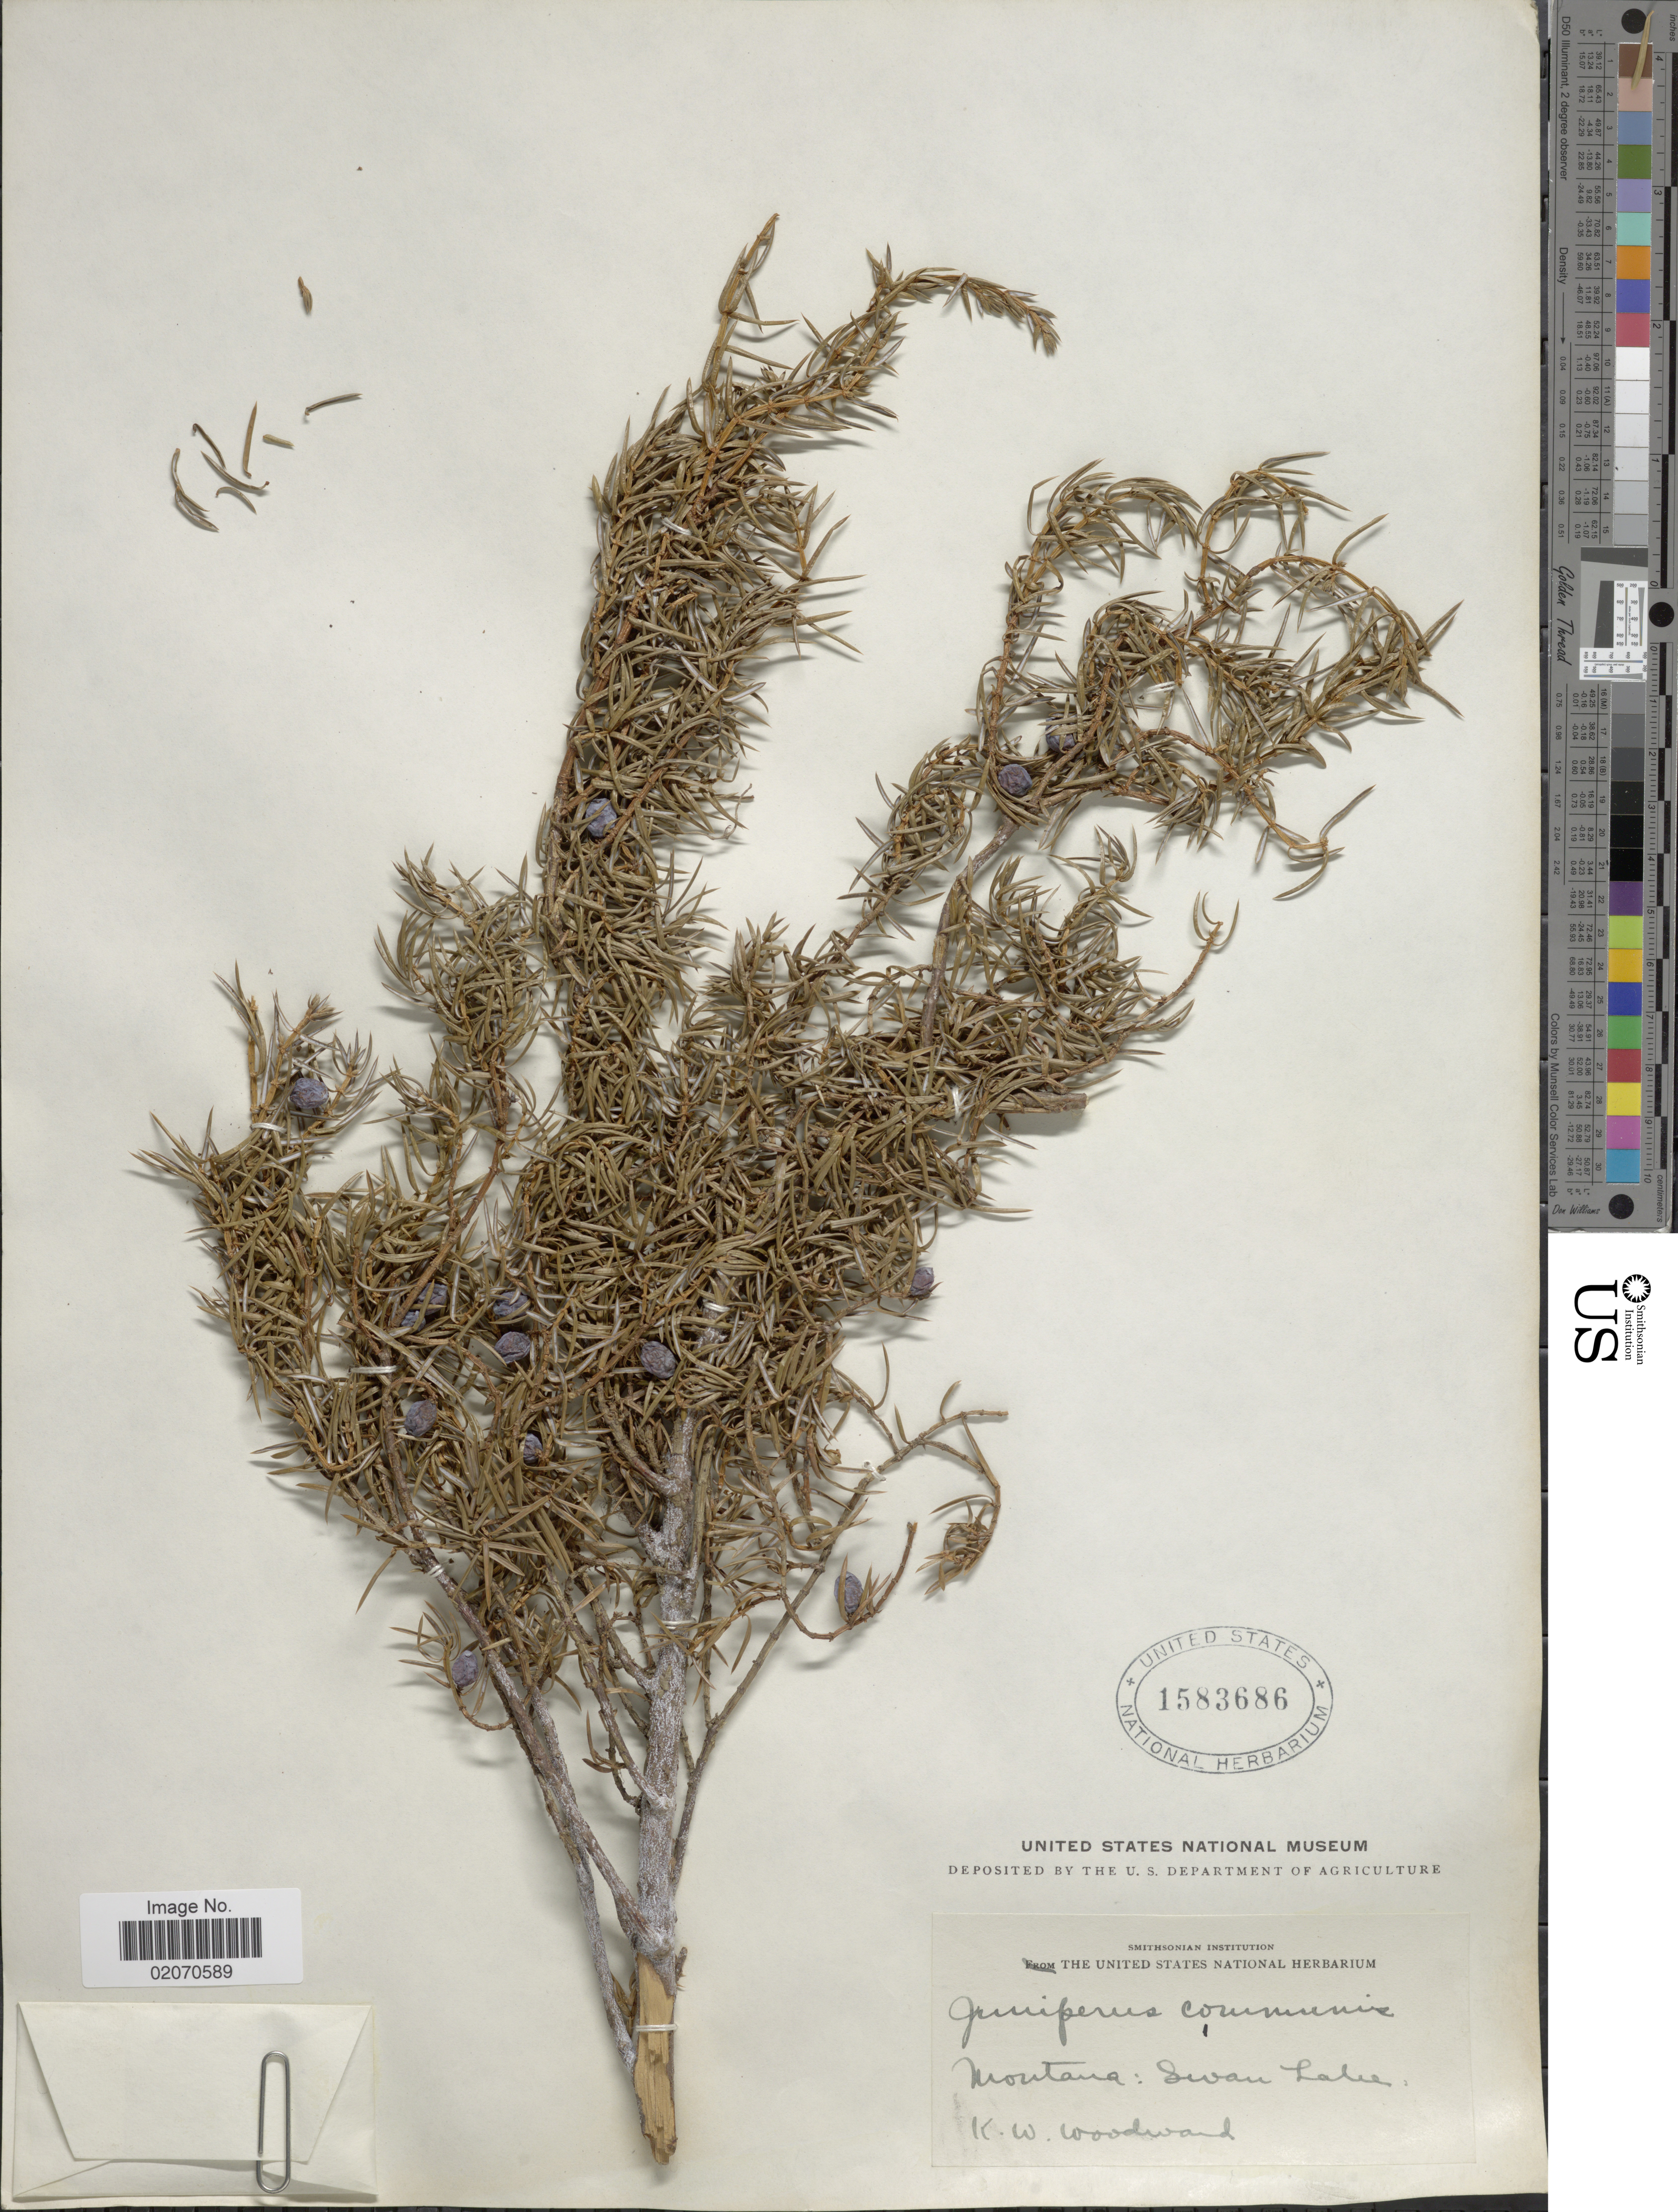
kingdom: Plantae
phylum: Tracheophyta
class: Pinopsida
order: Pinales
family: Cupressaceae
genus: Juniperus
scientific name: Juniperus communis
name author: L.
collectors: R. Woodward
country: United States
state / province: Montana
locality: Swan Lake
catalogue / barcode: US 1583686